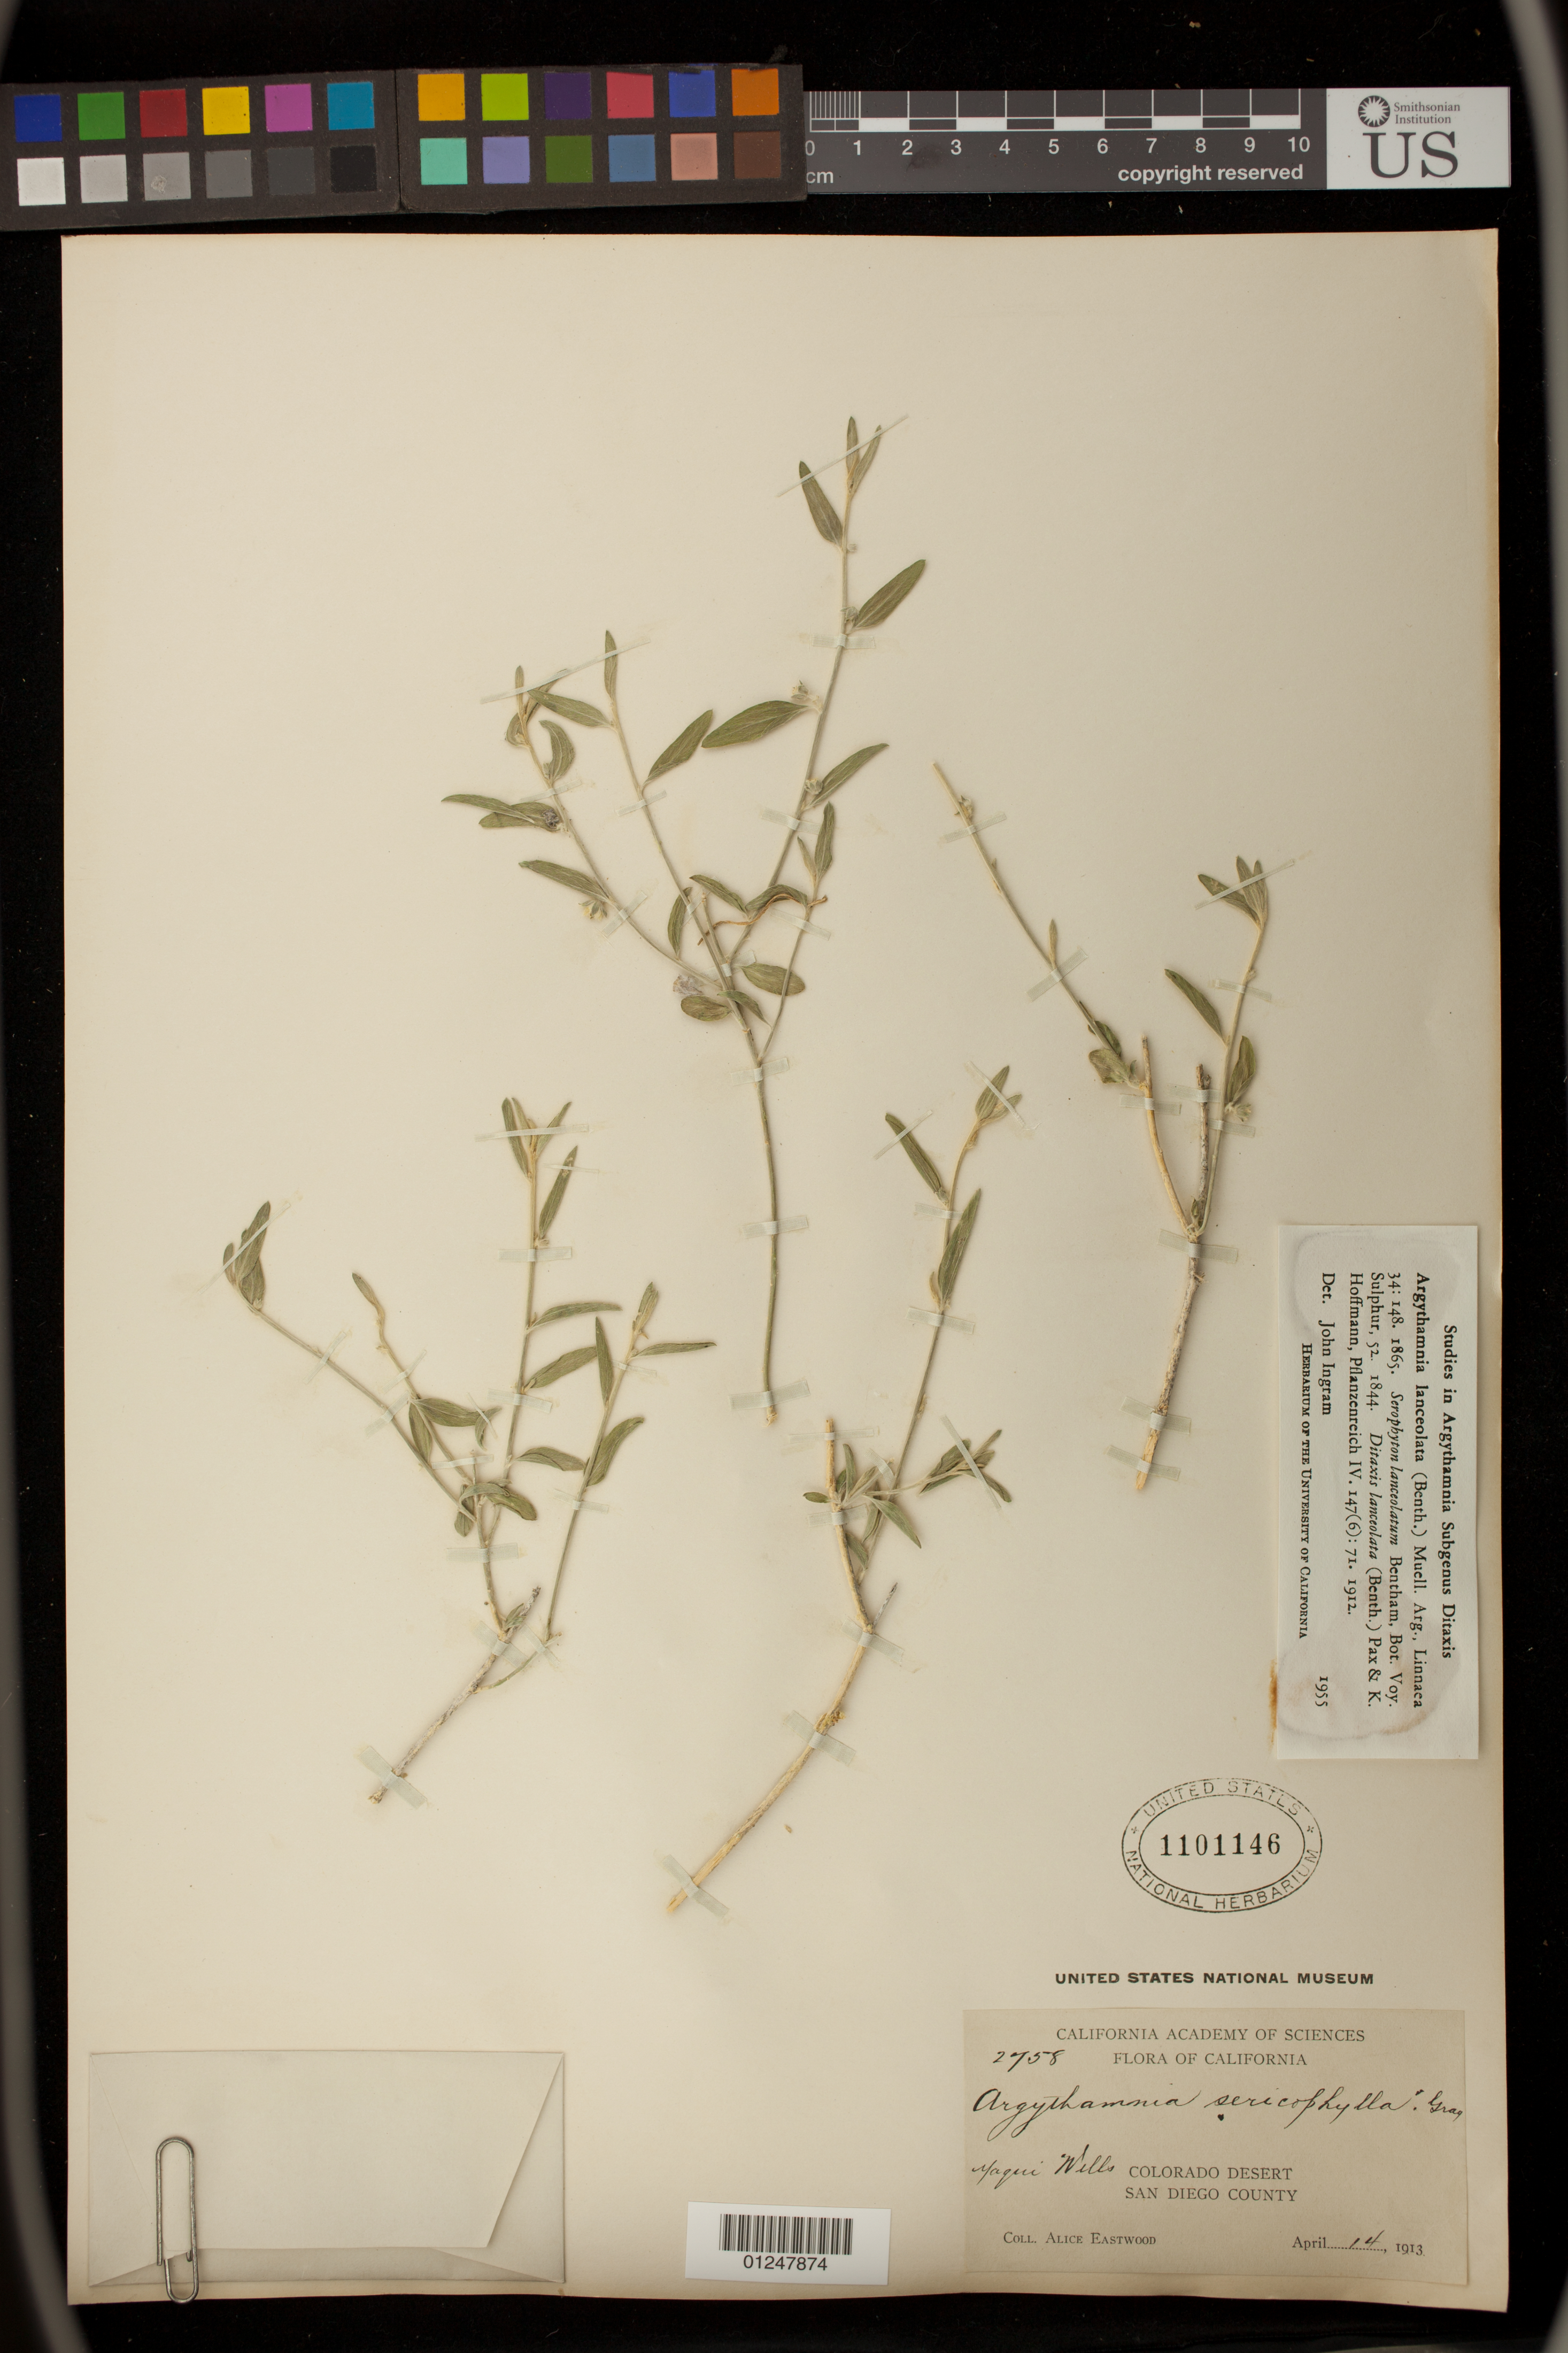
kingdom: Plantae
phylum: Tracheophyta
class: Magnoliopsida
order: Malpighiales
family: Euphorbiaceae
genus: Argythamnia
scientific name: Argythamnia lanceolata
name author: (Benth.) Müll. Arg.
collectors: A. Eastwood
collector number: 2758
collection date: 1913-04-14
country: United States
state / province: California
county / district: San Diego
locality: Yaqui Wells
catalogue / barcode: US 1101146